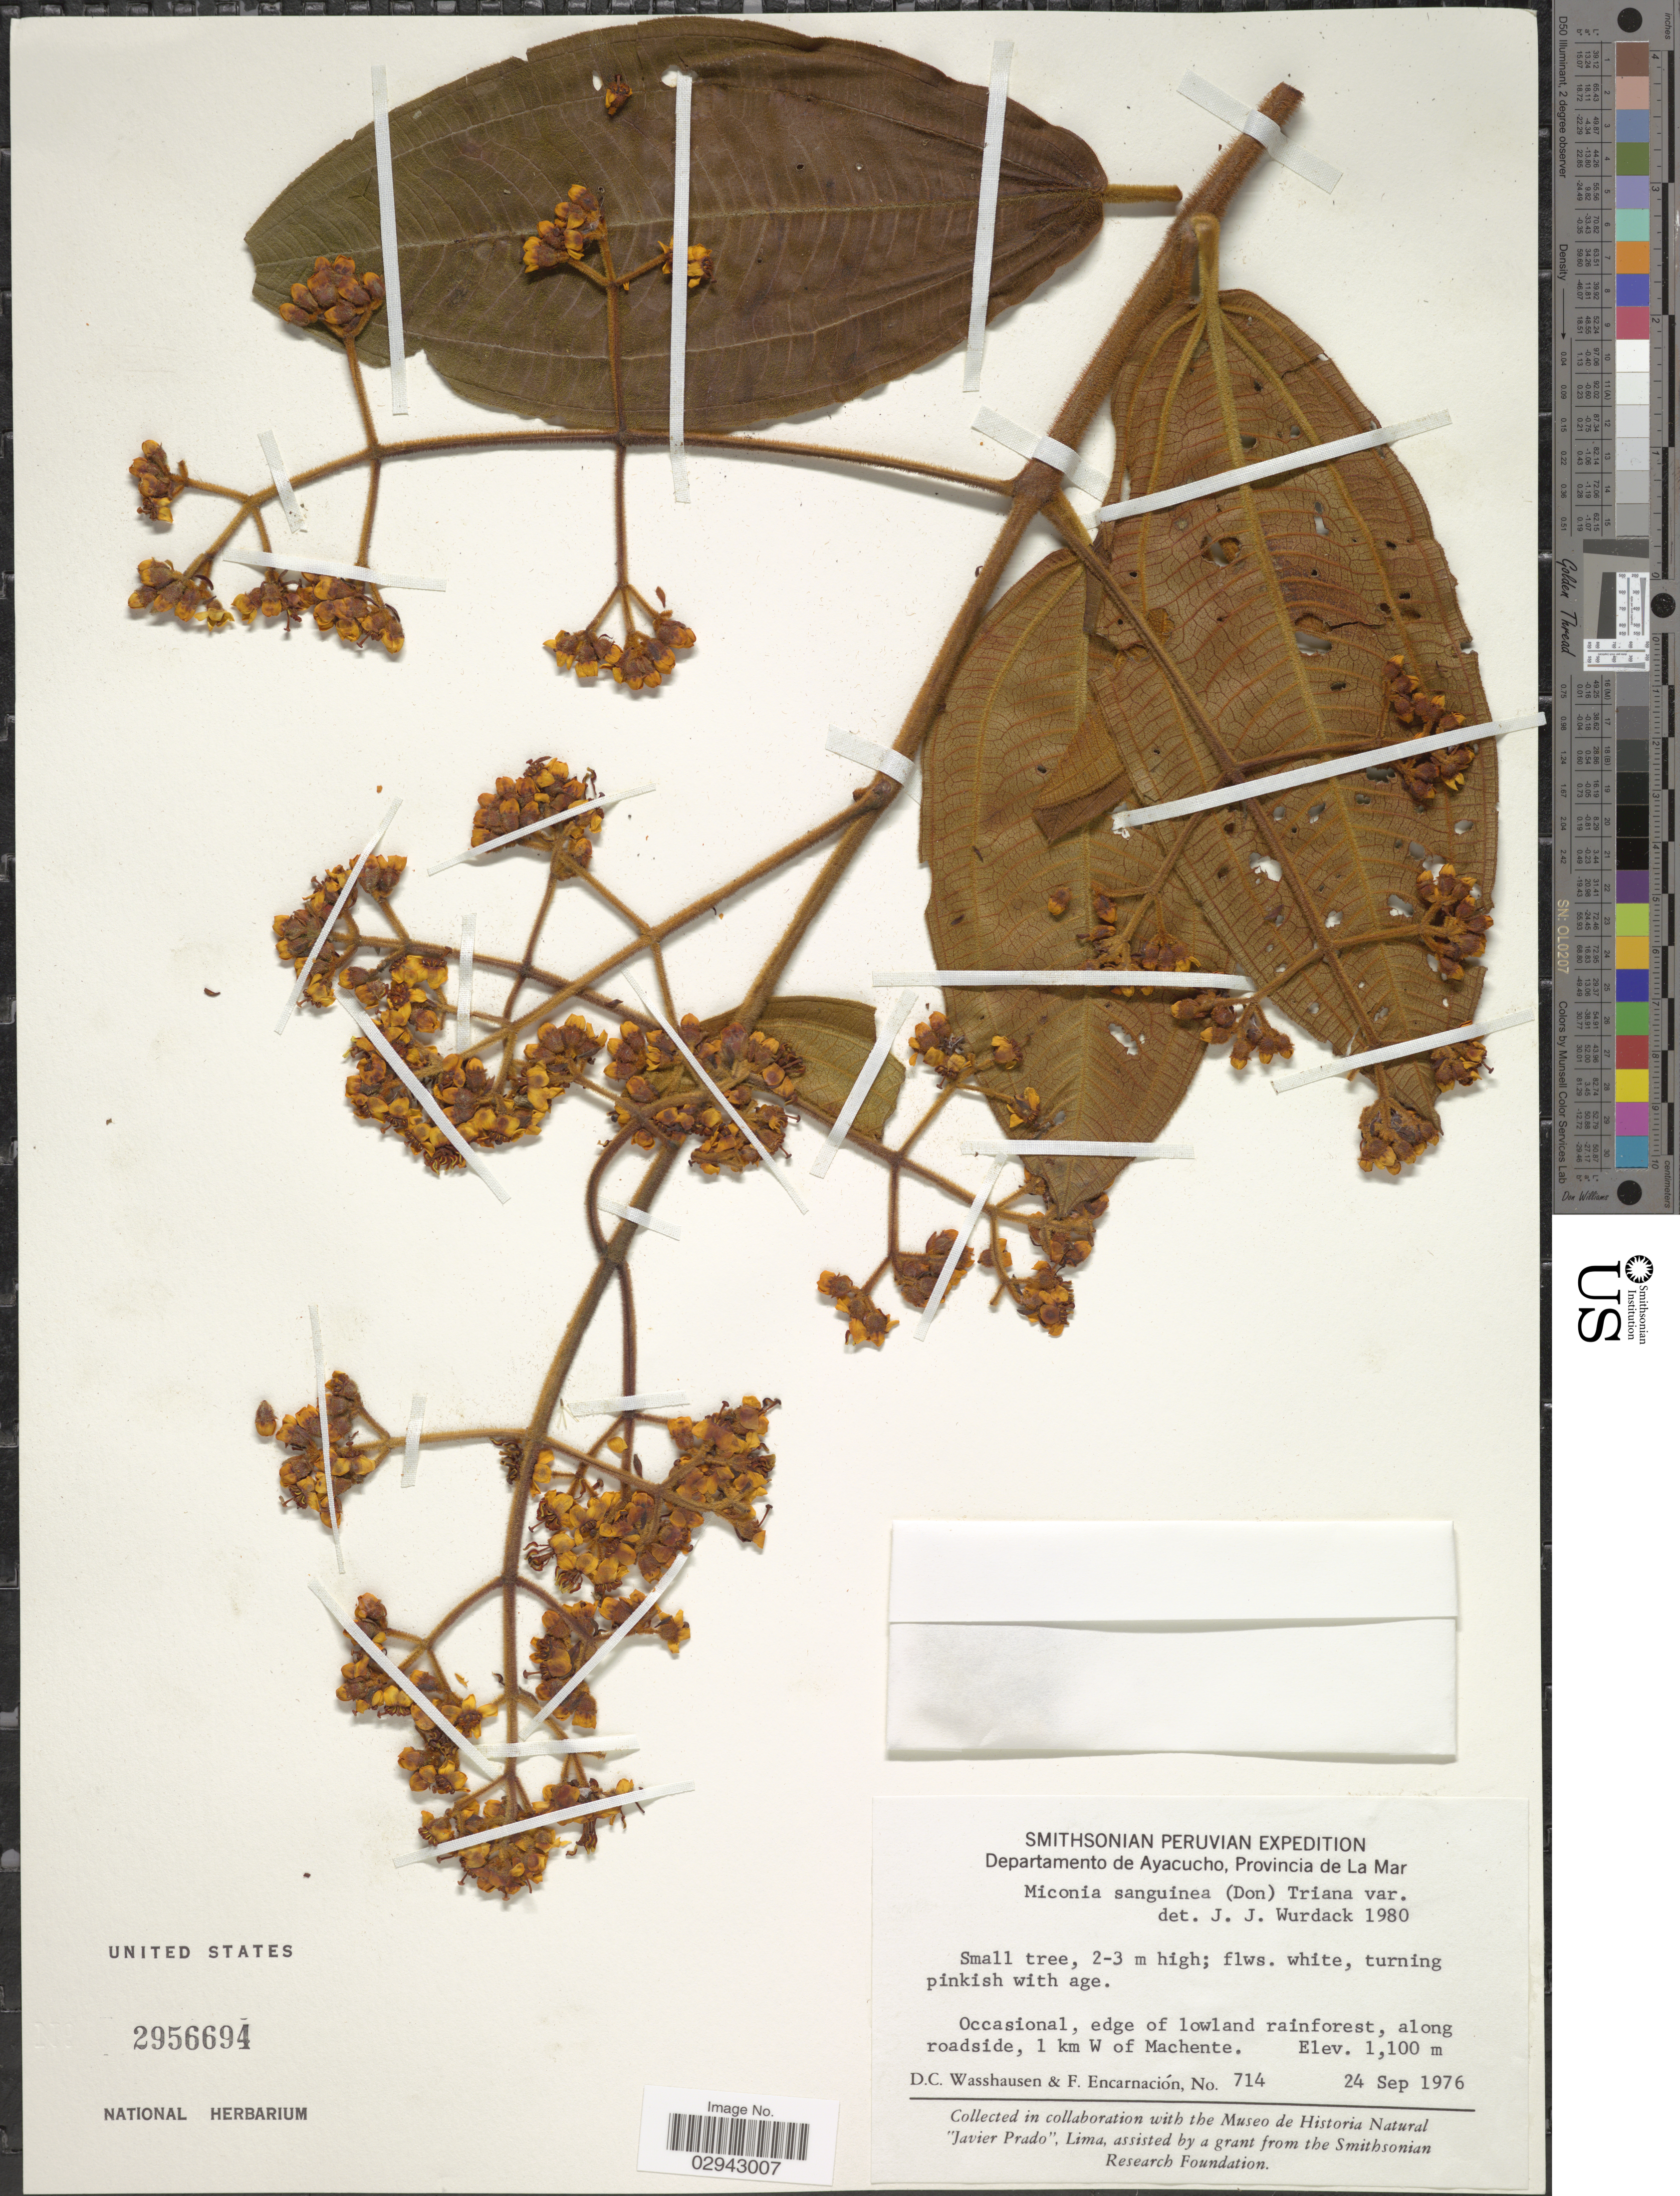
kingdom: Plantae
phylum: Tracheophyta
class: Magnoliopsida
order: Myrtales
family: Melastomataceae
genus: Miconia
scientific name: Miconia sanguinea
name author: (D. Don) Triana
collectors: D. C. Wasshausen & F. Encarnación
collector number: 714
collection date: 1976-09-24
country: Peru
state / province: Ayacucho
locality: Departamento de Ayacucho, Provincia de La Mar. Along roadside, 1 km W of Machente.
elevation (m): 1100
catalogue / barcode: US 2956694